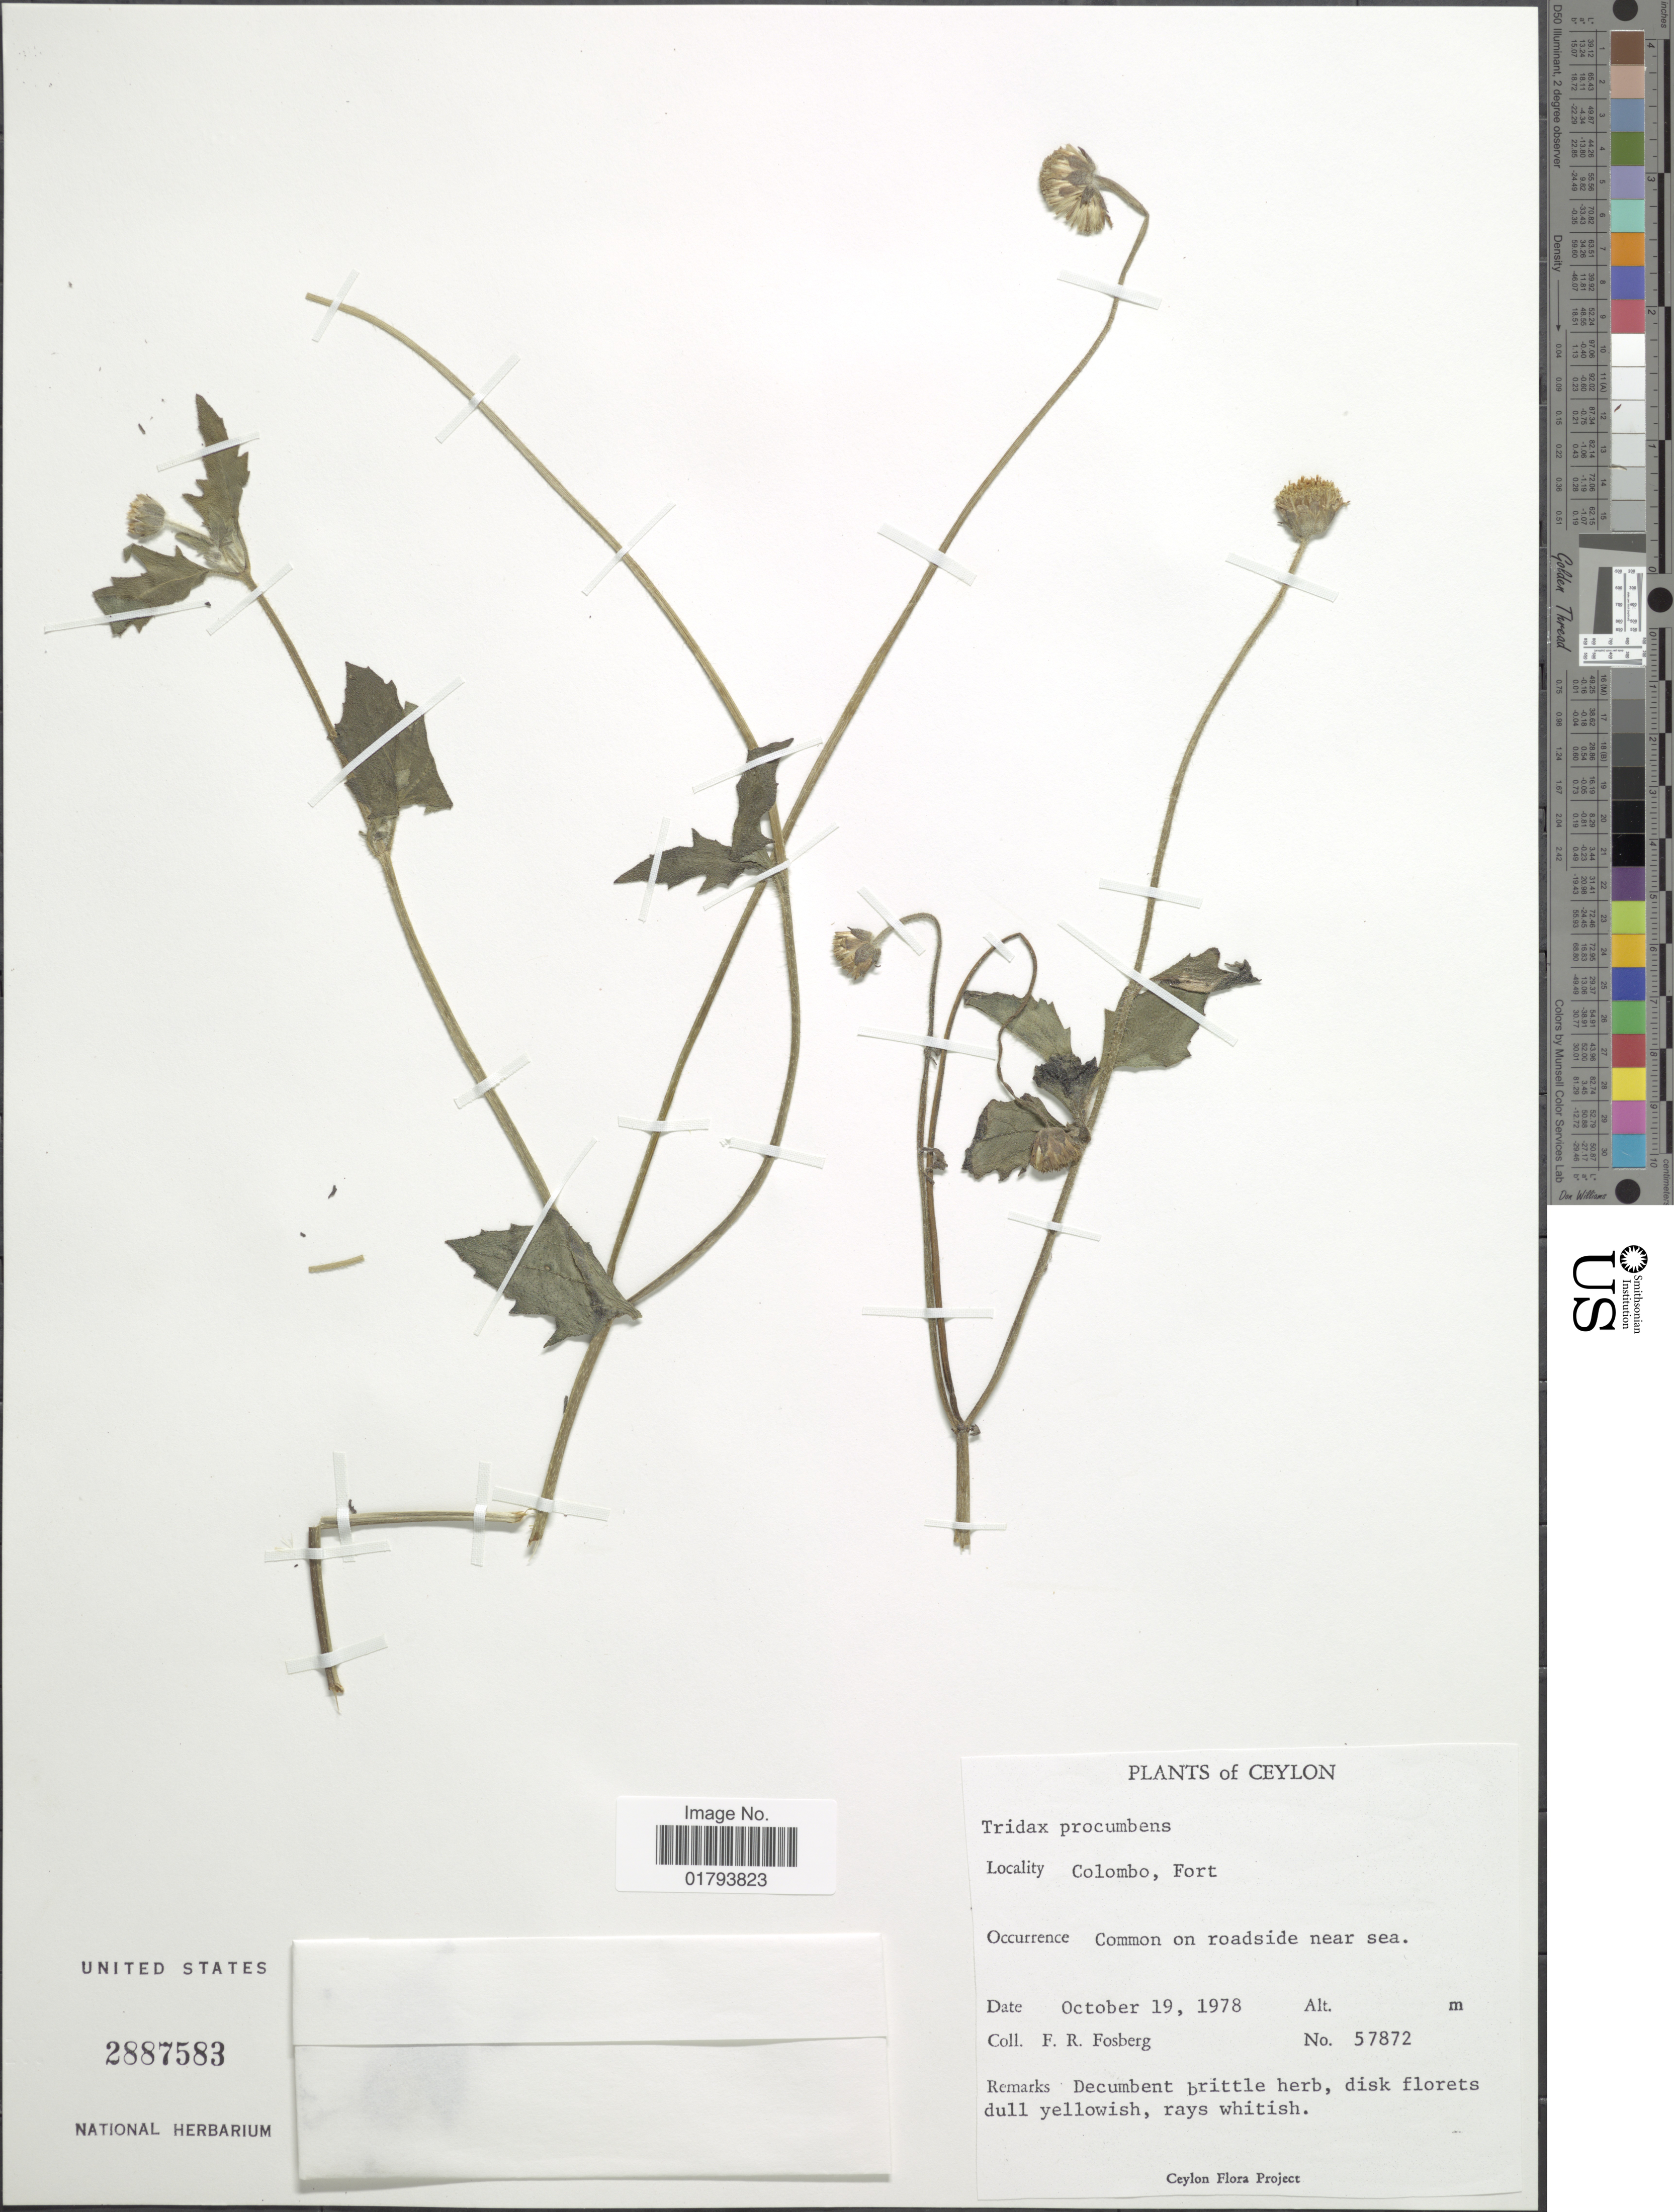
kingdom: Plantae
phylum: Tracheophyta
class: Magnoliopsida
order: Asterales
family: Asteraceae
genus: Tridax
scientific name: Tridax procumbens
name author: L.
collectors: F. R. Fosberg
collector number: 57872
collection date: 1978-10-19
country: Sri Lanka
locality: Ceylon, Colombo, Fort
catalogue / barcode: US 2887583